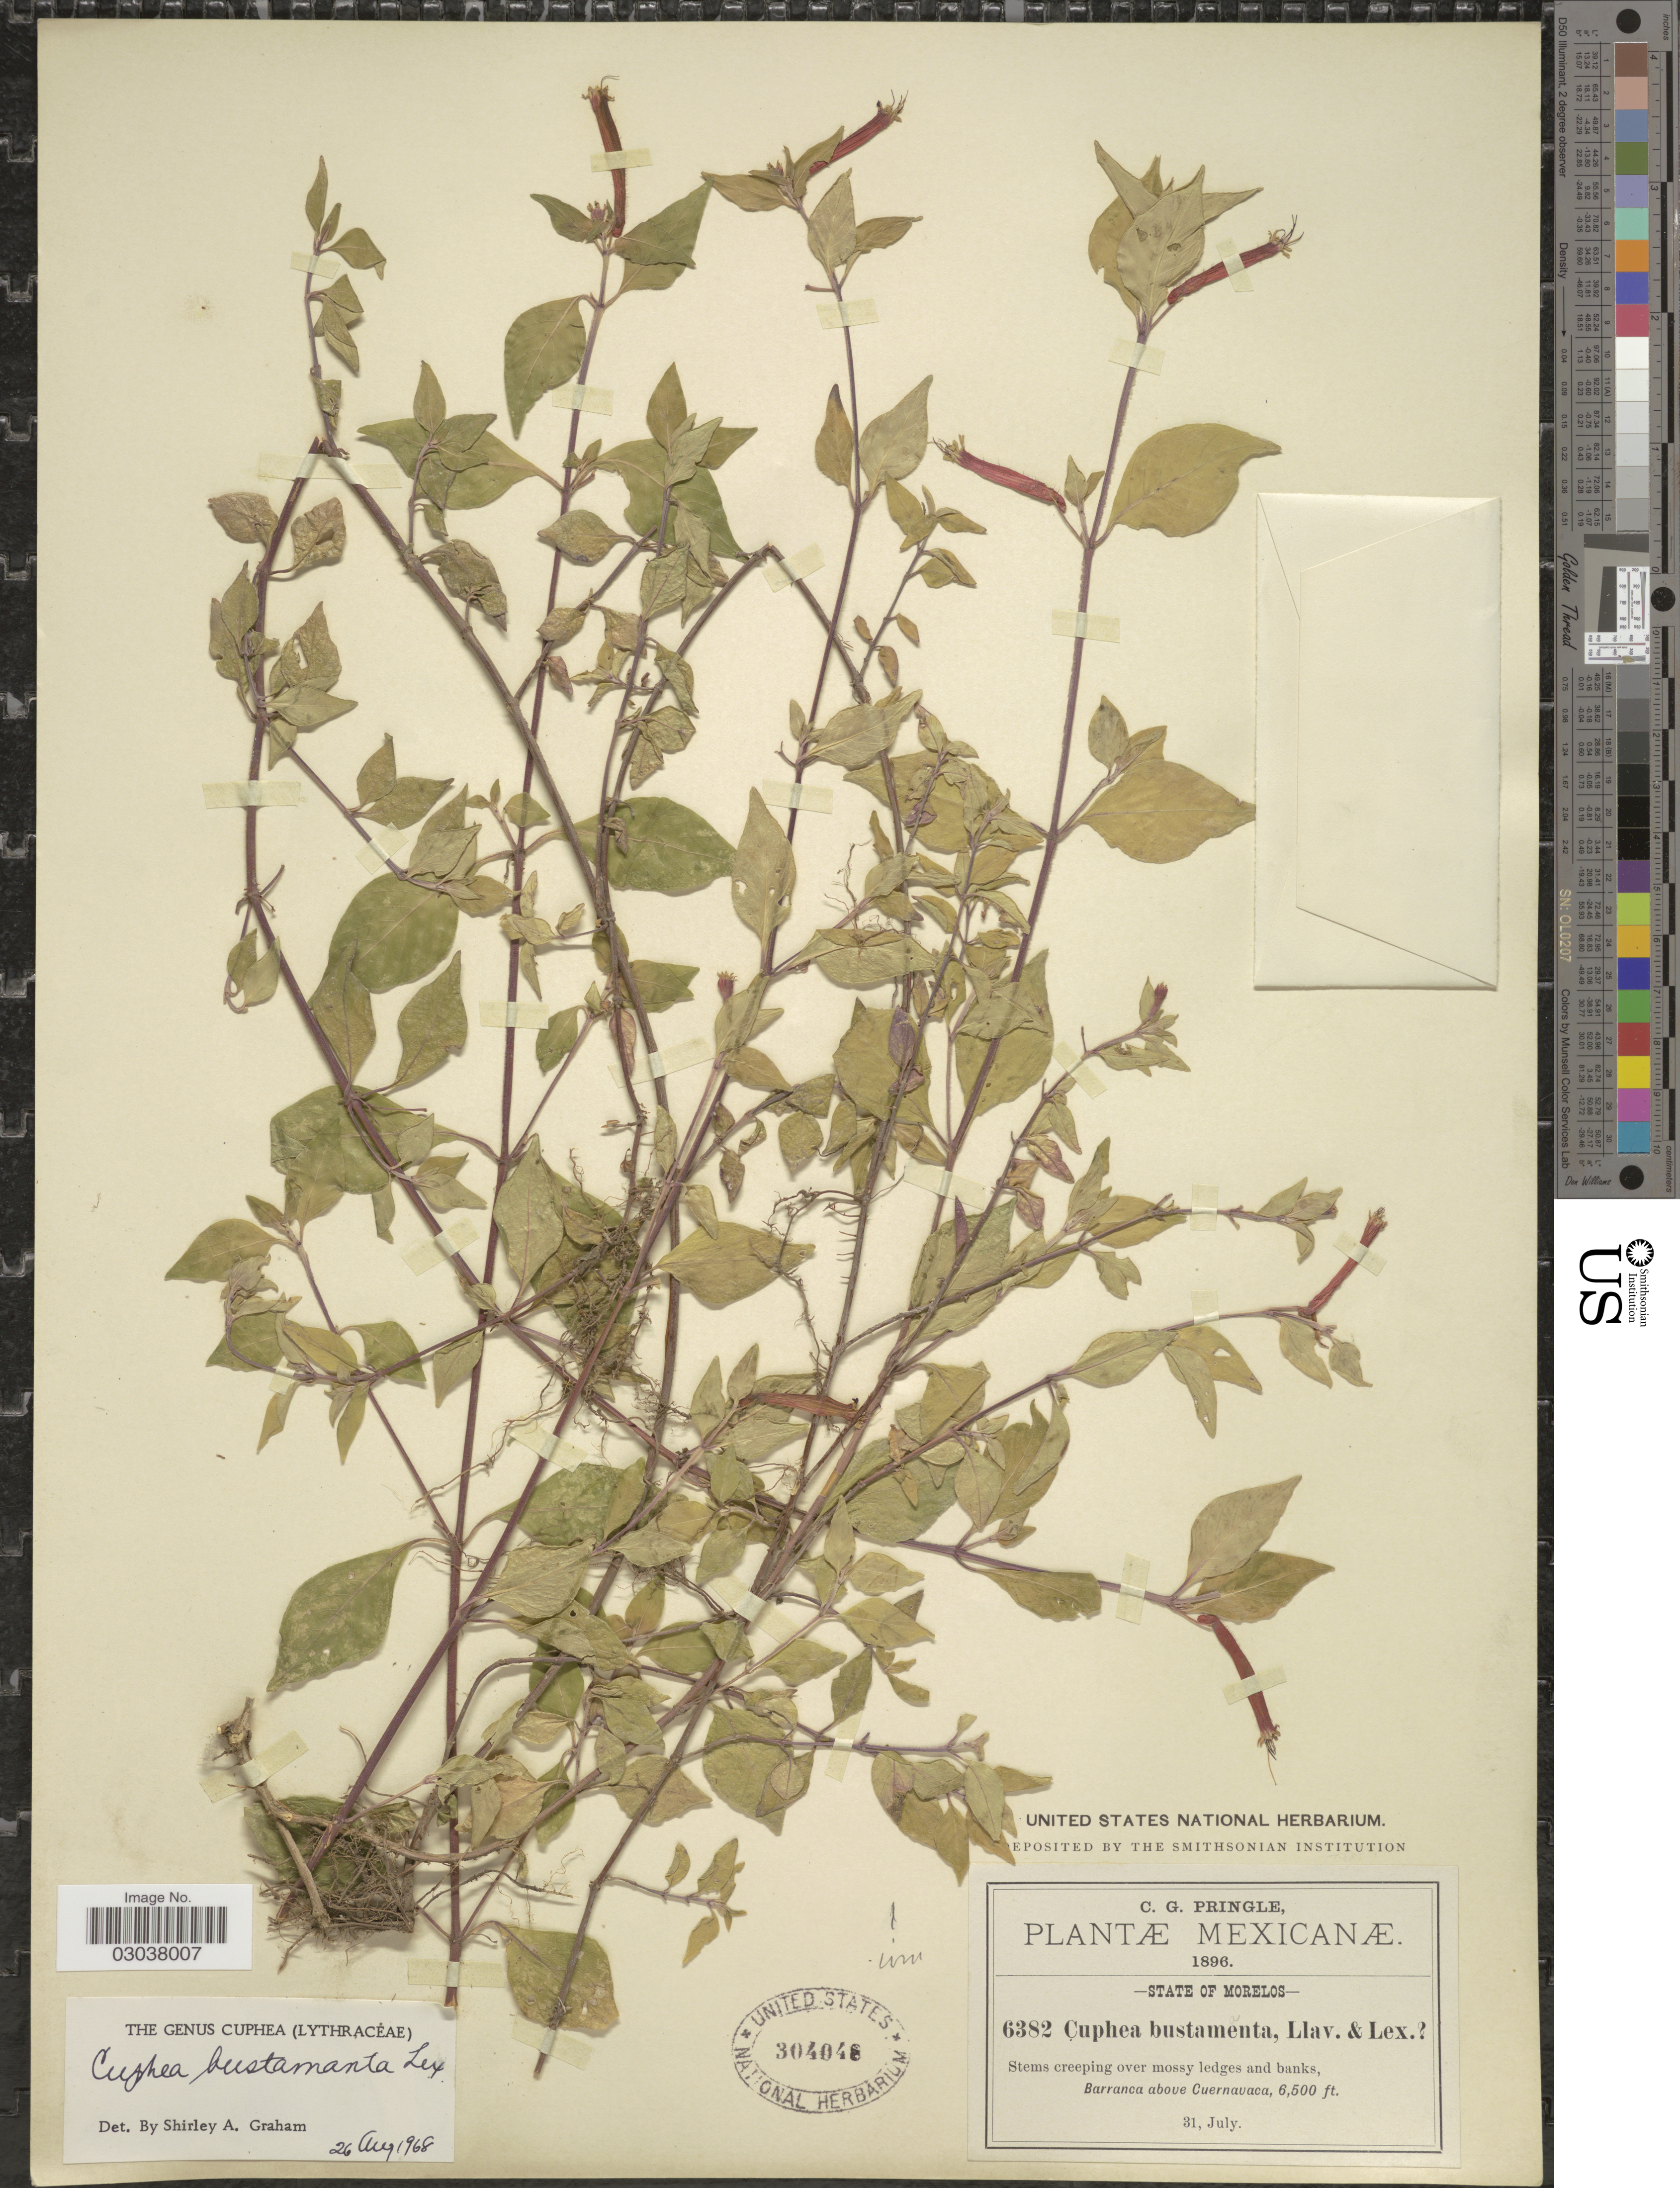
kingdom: Plantae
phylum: Tracheophyta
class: Magnoliopsida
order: Myrtales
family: Lythraceae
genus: Cuphea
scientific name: Cuphea bustamanta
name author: Lex.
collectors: C. G. Pringle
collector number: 6382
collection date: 1896-07-31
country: Mexico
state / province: Morelos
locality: Barranca above Cuernavaca.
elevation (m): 1981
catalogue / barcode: US 304048